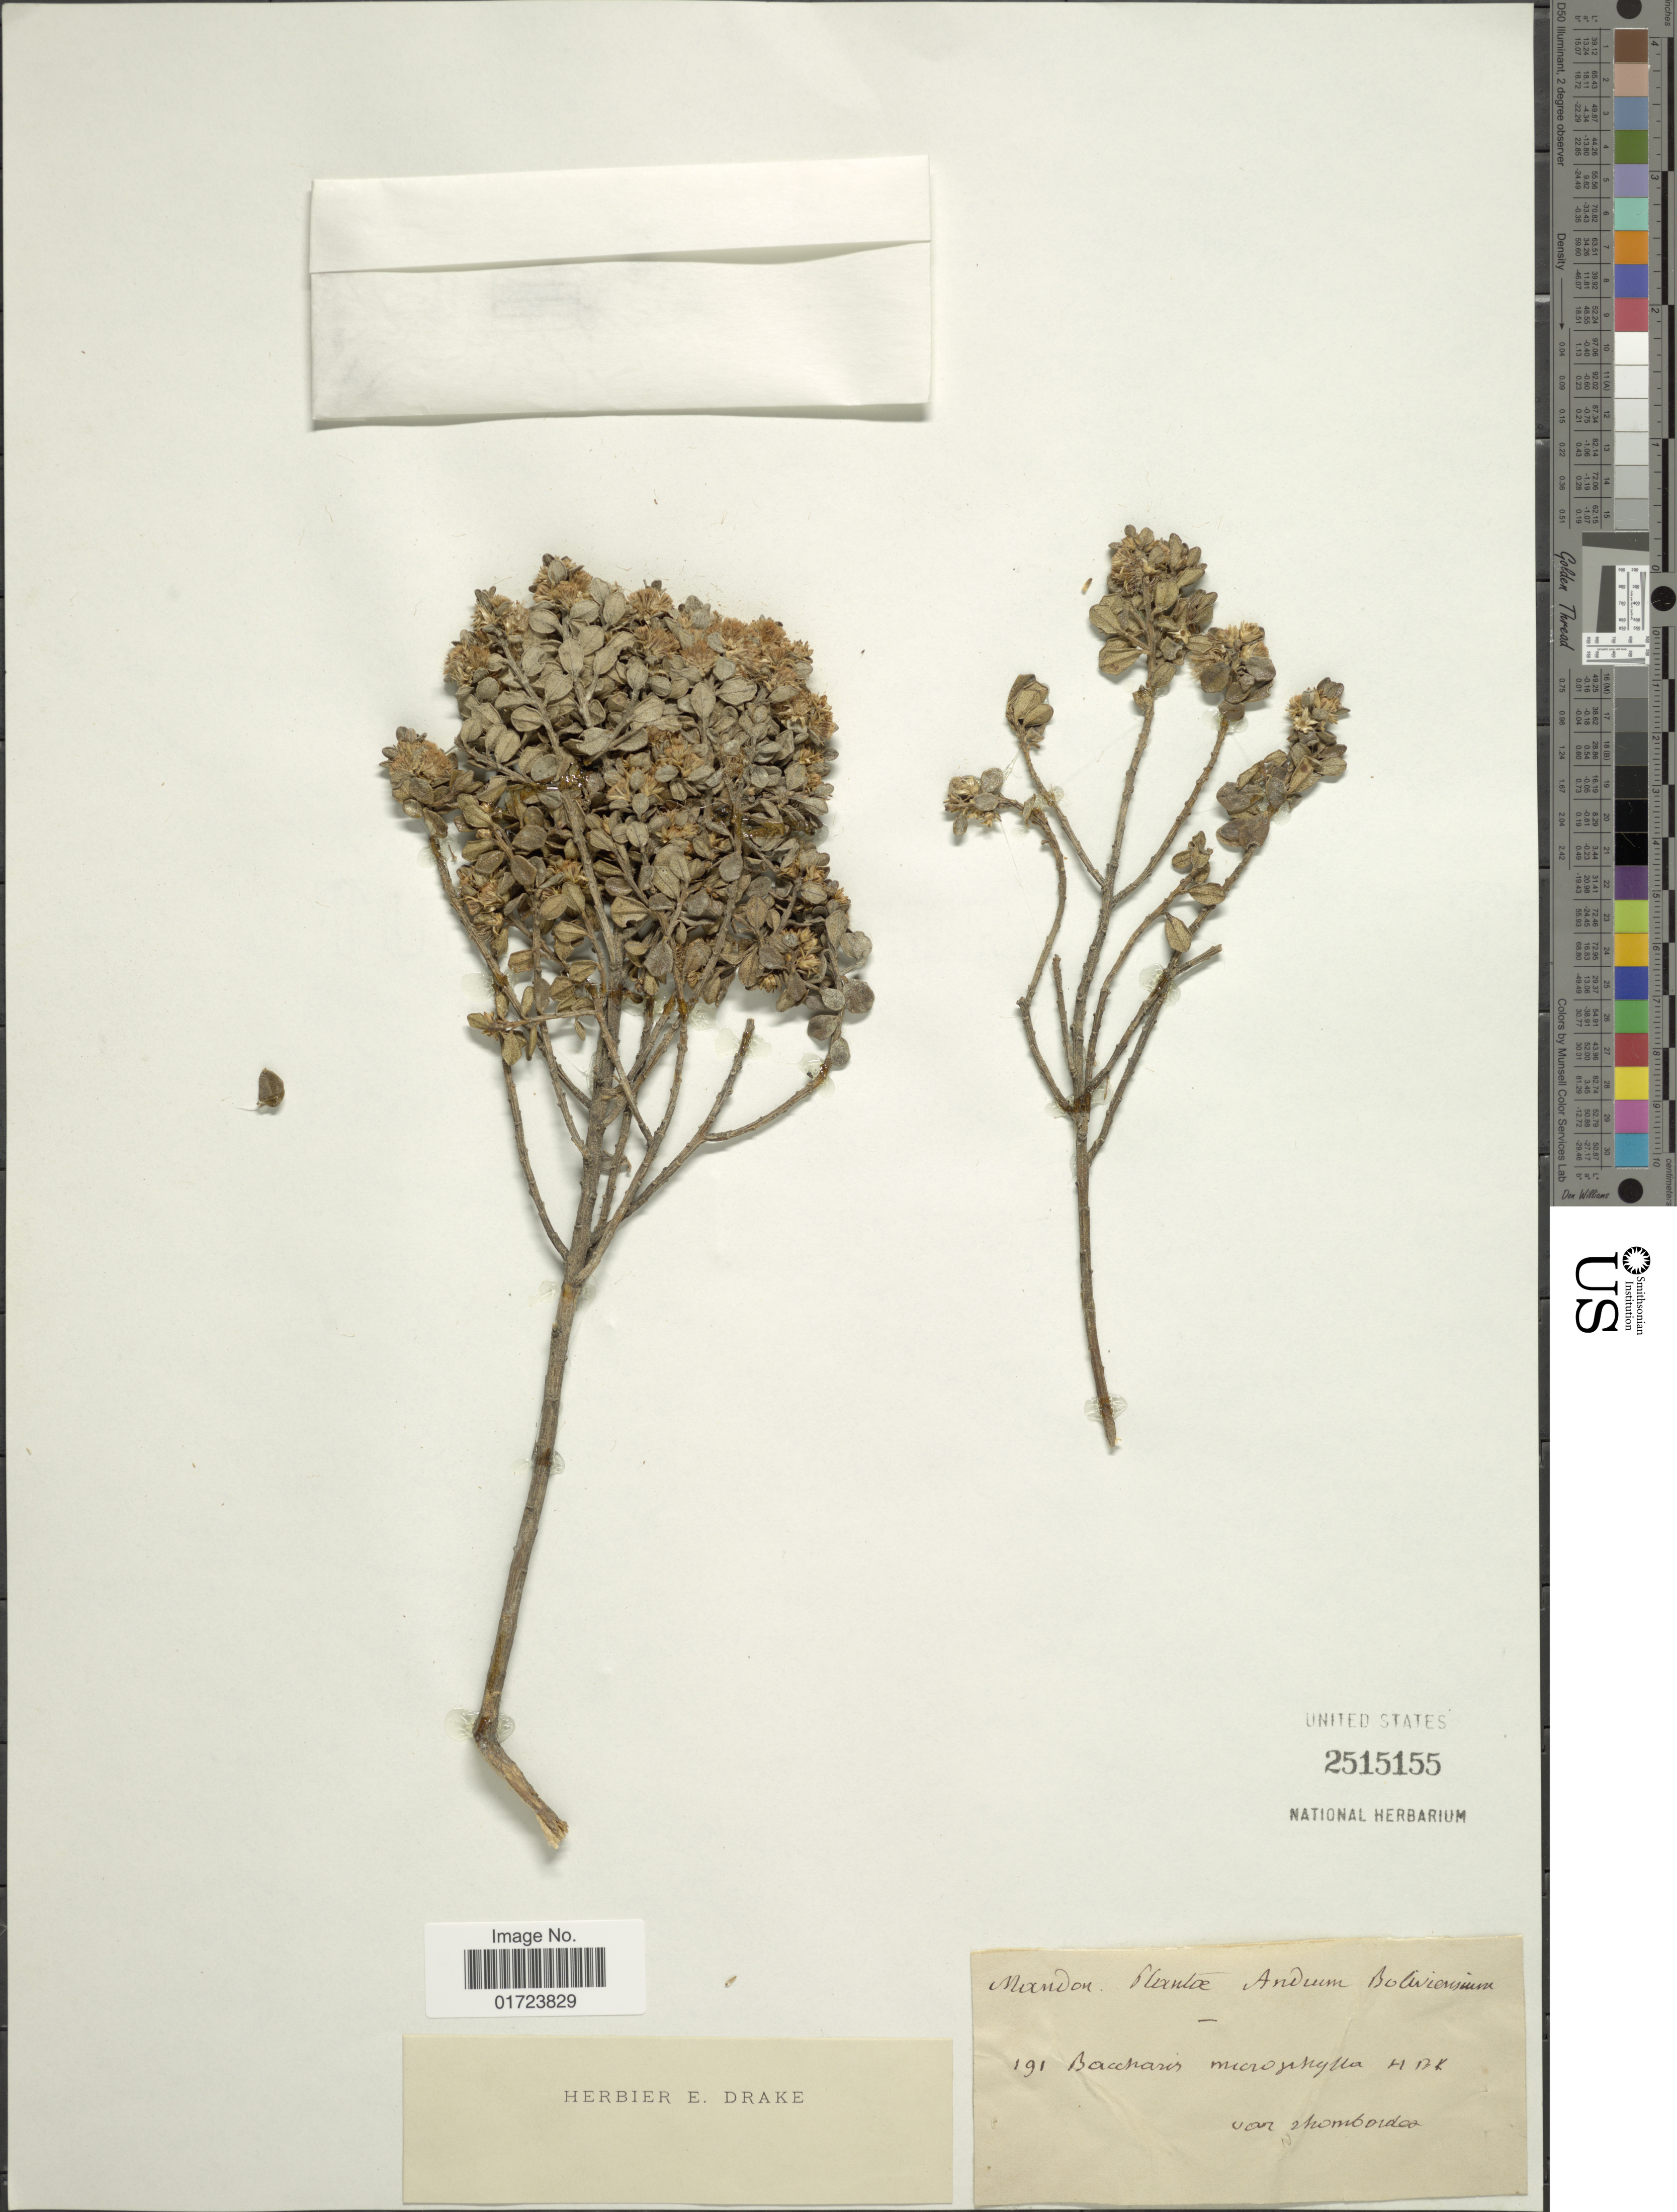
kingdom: Plantae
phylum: Tracheophyta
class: Magnoliopsida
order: Asterales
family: Asteraceae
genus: Baccharis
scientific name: Baccharis tricuneata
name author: (L. f.) Pers.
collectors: Mandon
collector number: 191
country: Bolivia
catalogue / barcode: US 2515155